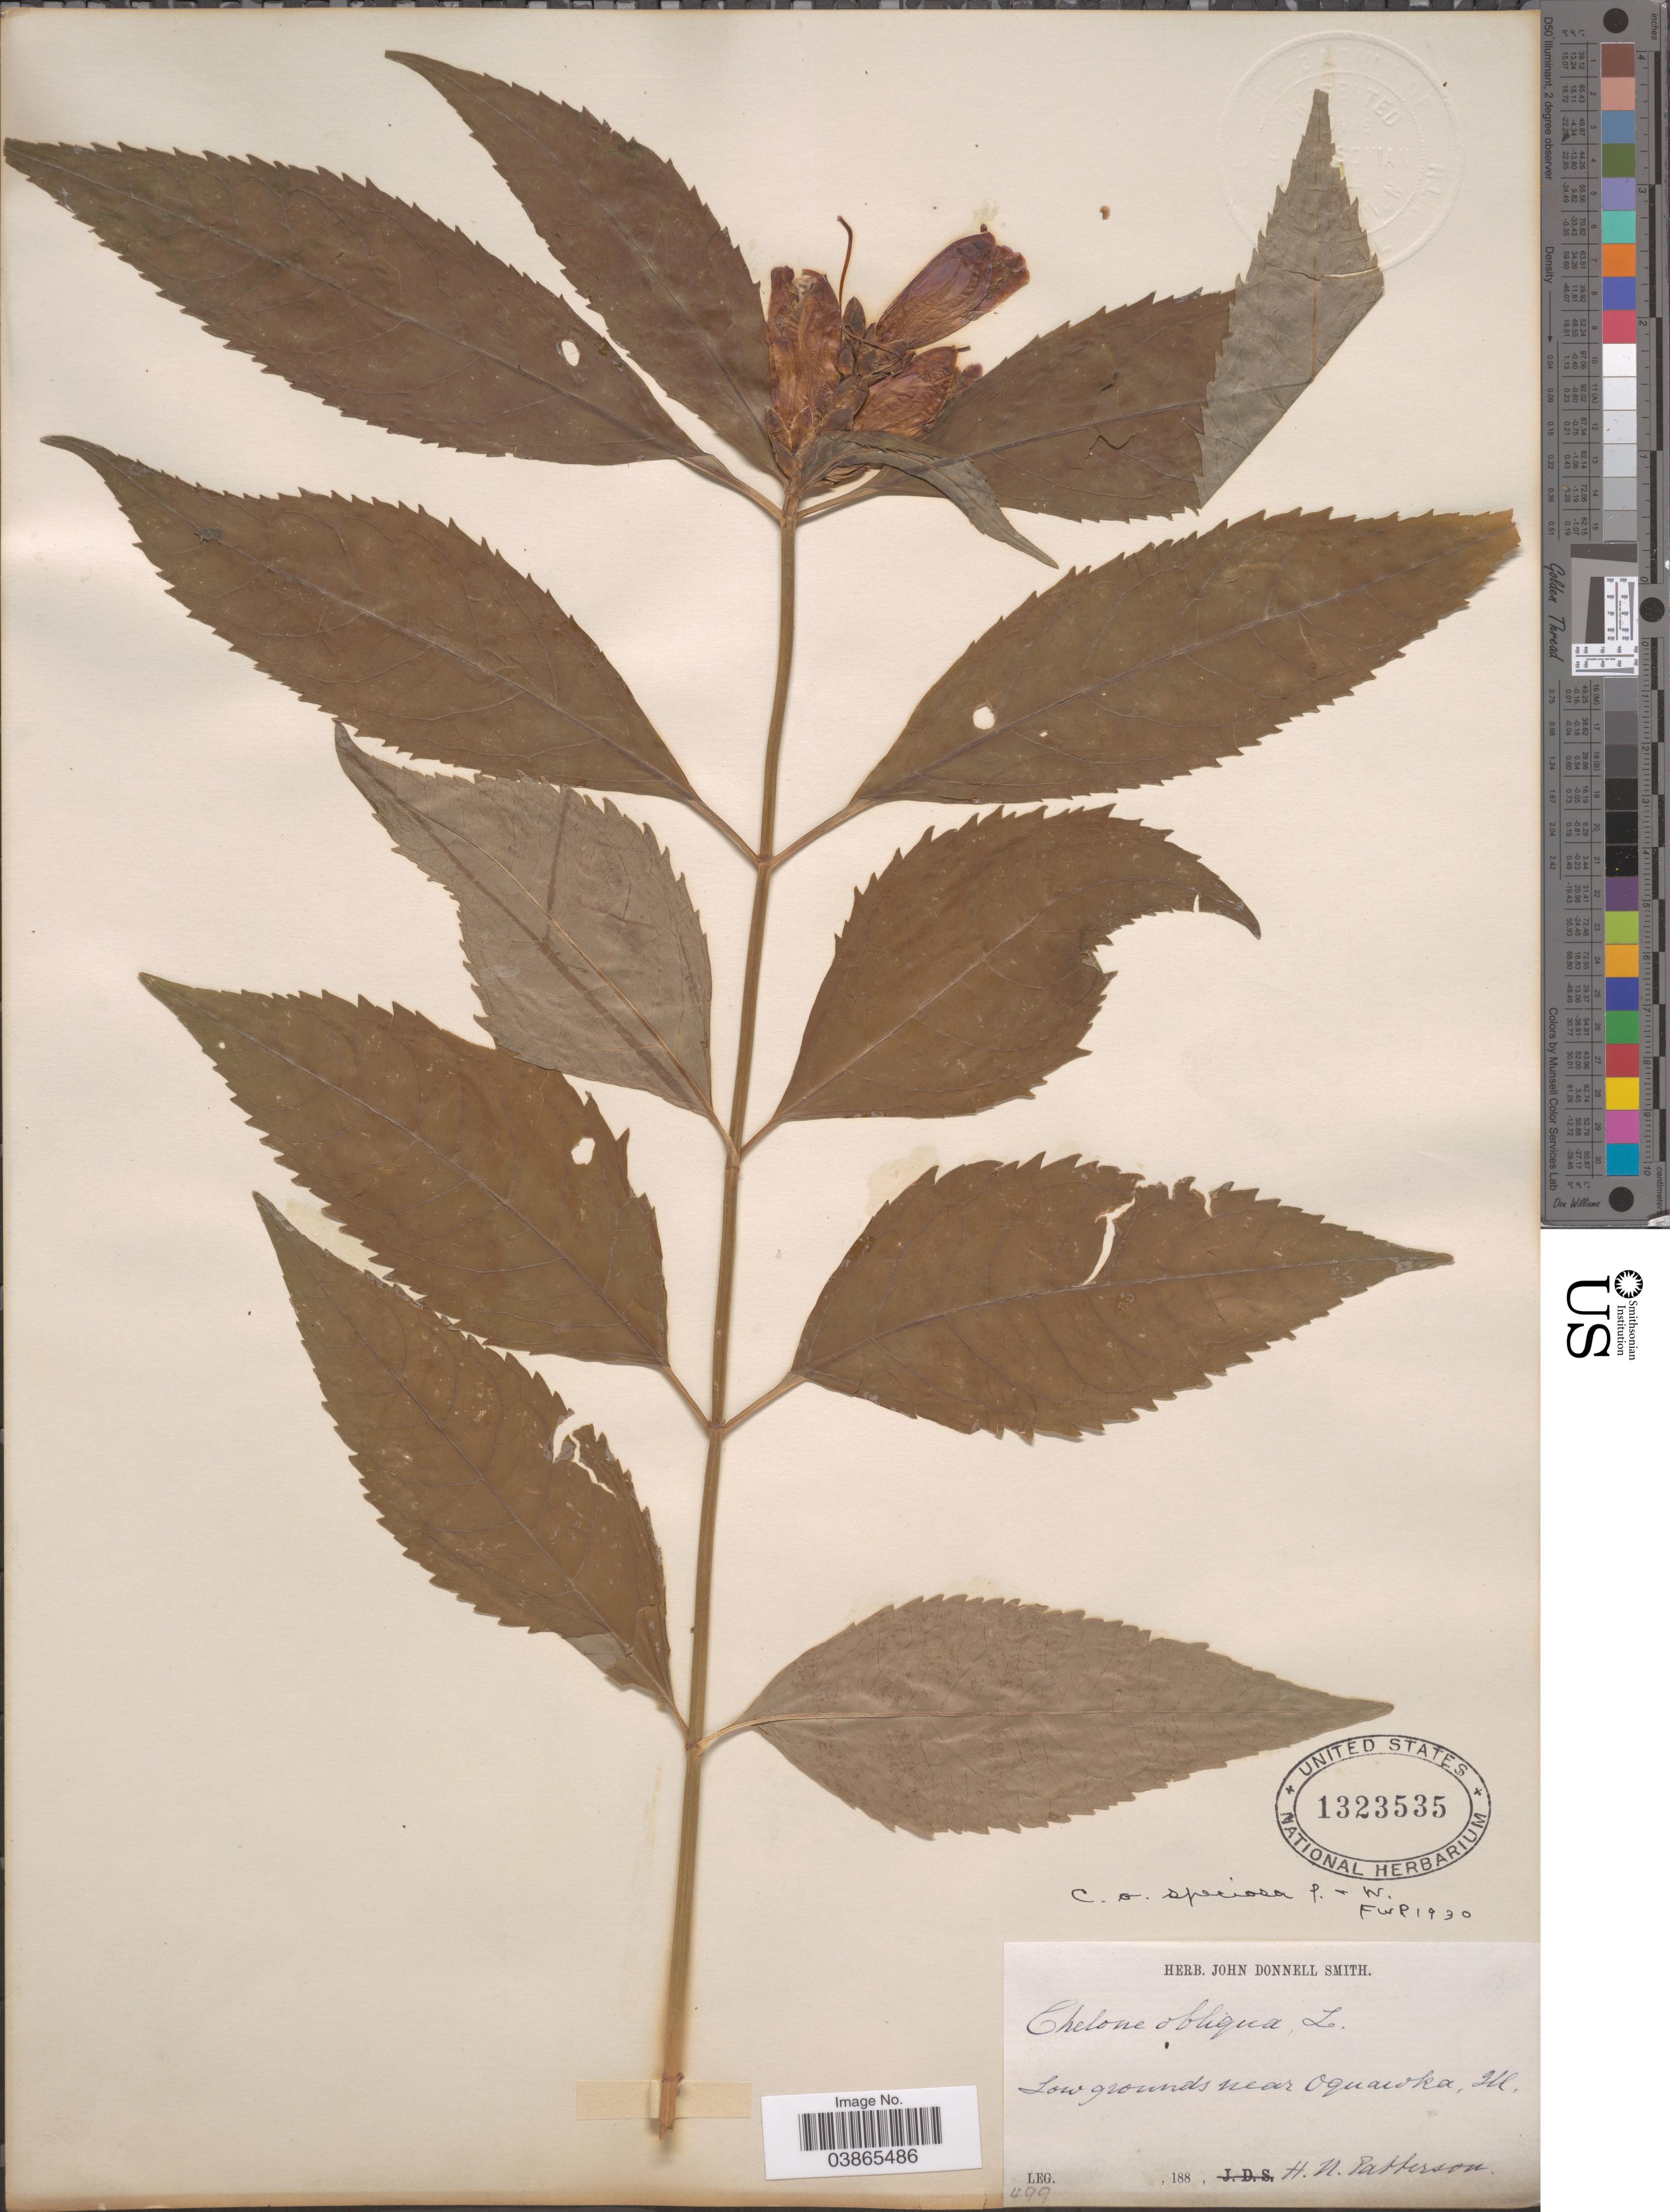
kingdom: Plantae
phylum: Tracheophyta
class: Magnoliopsida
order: Lamiales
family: Plantaginaceae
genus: Chelone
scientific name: Chelone obliqua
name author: L.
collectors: H. N. Patterson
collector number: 499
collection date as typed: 188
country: United States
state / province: Illinois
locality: Low grounds near Oquawka.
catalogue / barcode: US 1323535